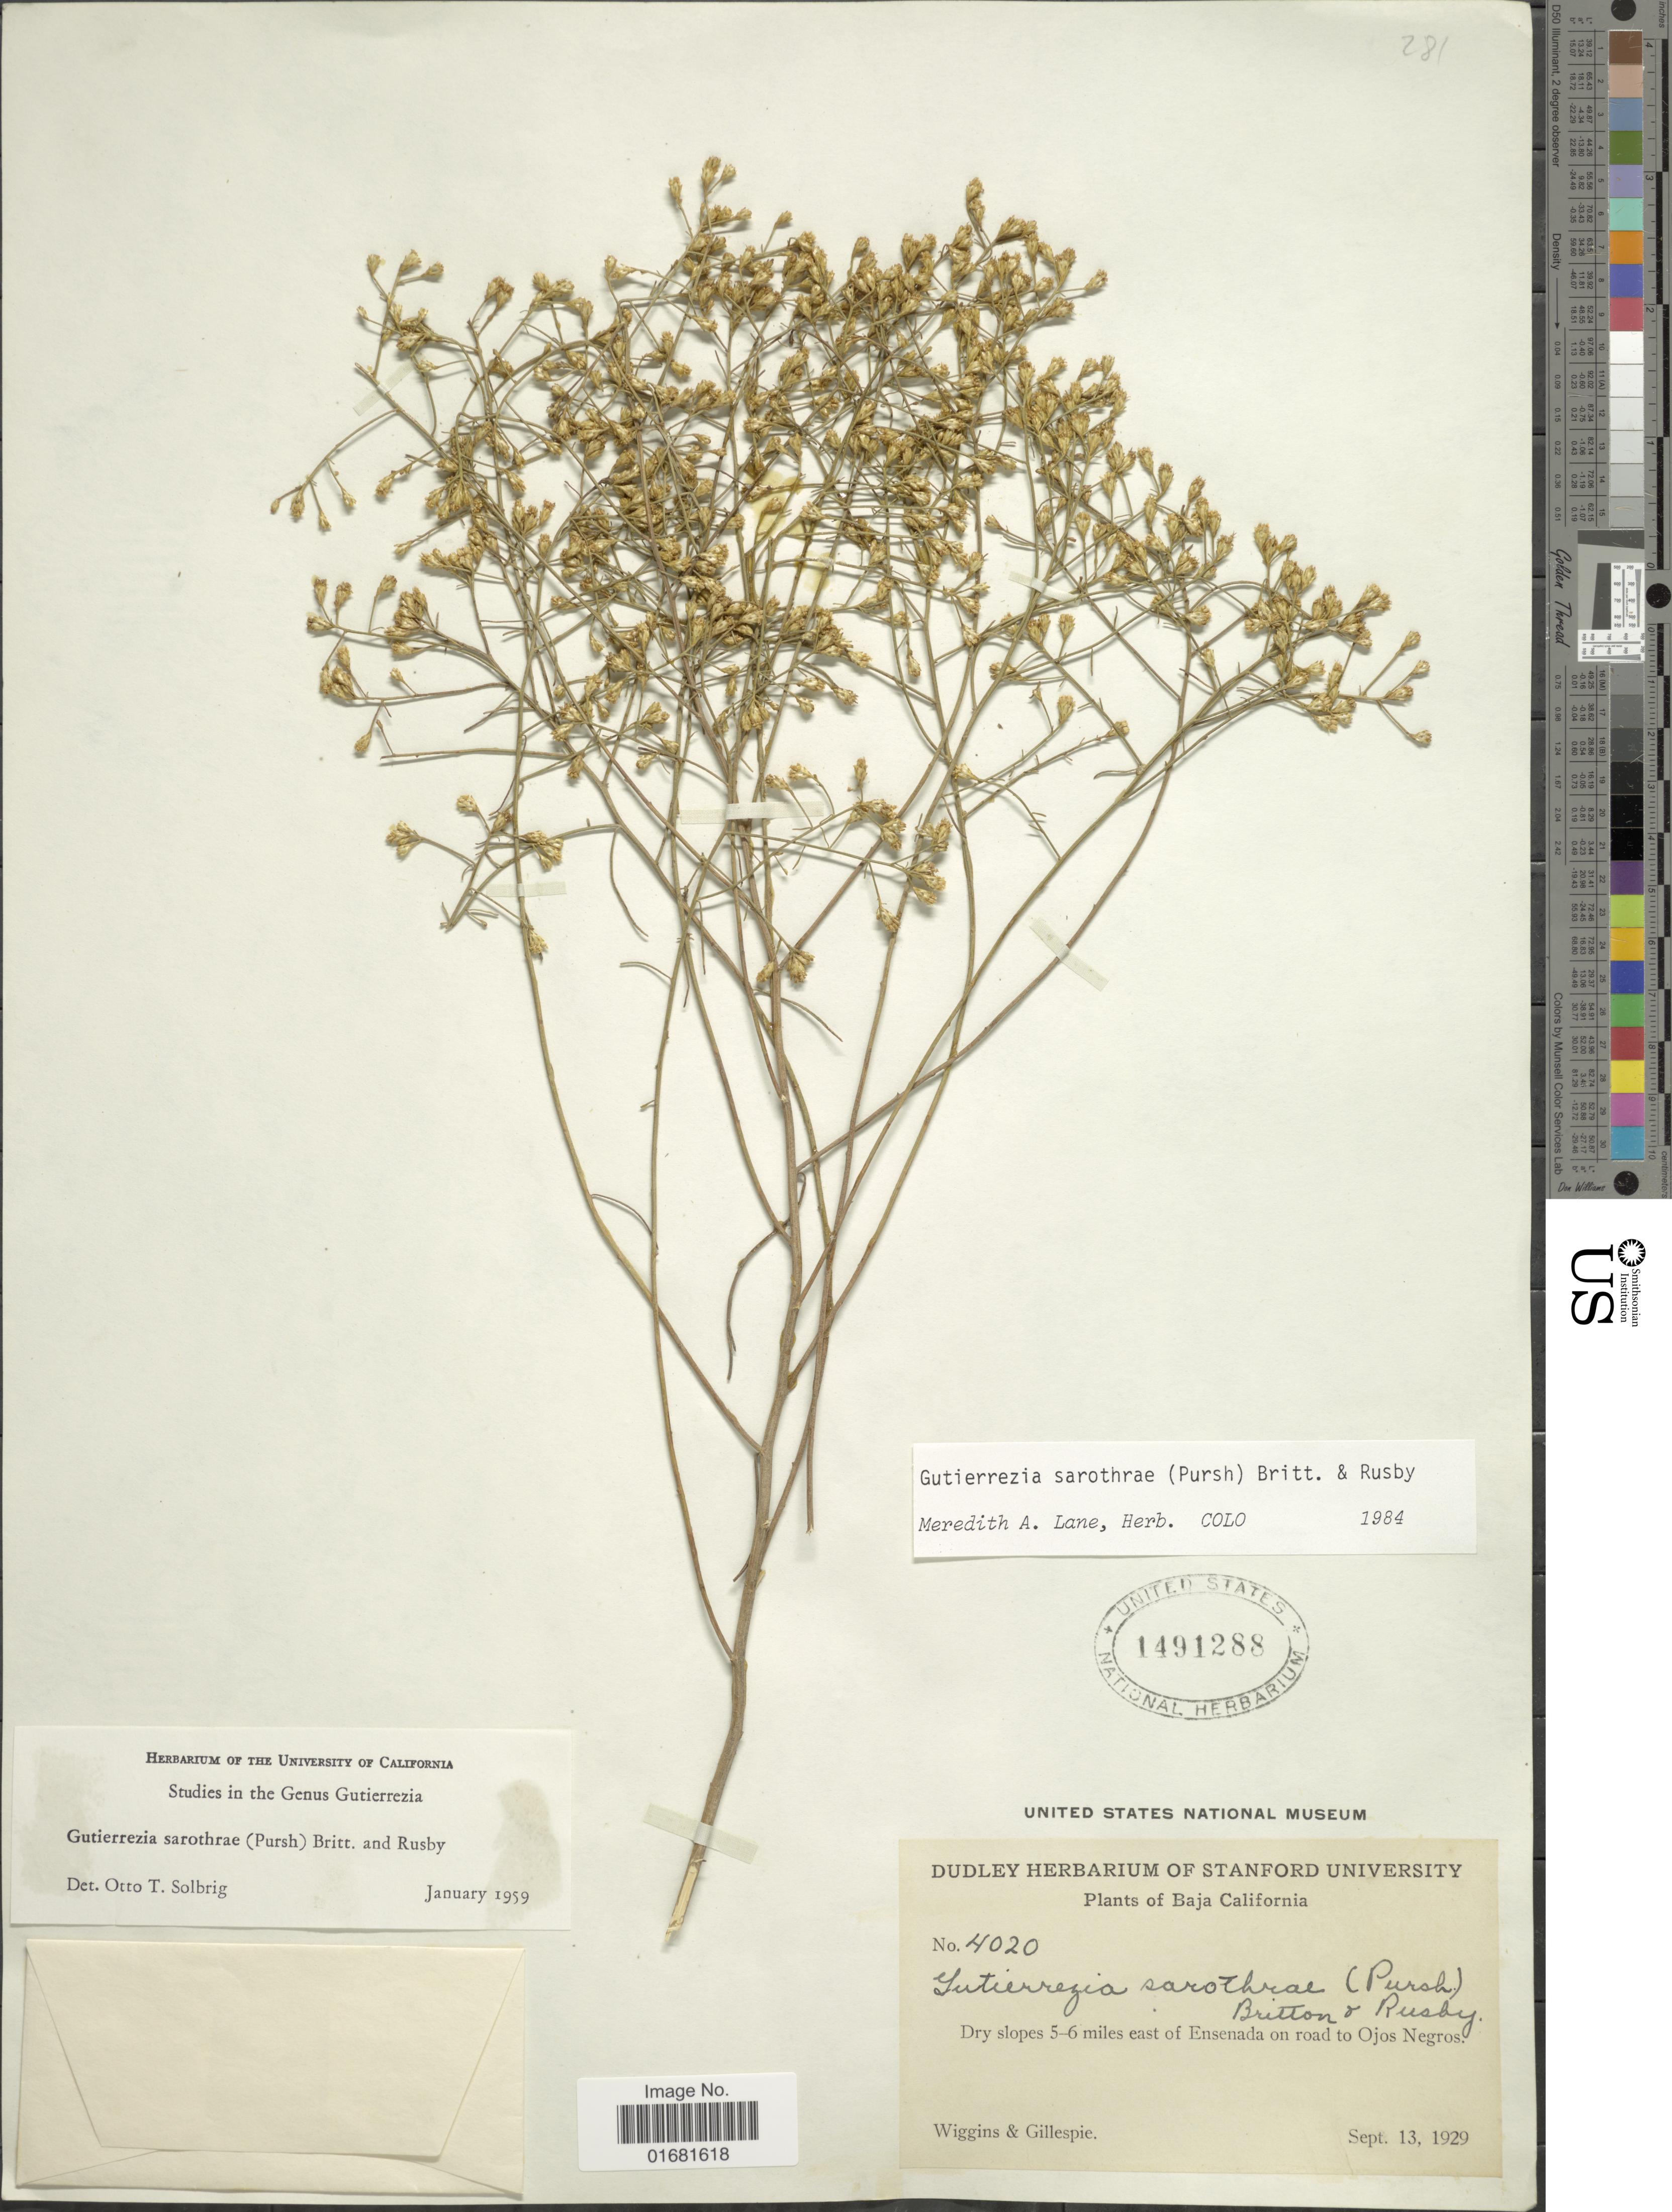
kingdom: Plantae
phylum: Tracheophyta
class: Magnoliopsida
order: Asterales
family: Asteraceae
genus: Gutierrezia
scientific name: Gutierrezia sarothrae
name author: (Pursh) Britton & Rusby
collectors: -- Wiggins & -- Gillespie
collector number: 4020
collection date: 1929-09-13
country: Mexico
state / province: Baja California Norte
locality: Baja California. Dry slopes 5-6 miles east of Ensada on road to Ojos Negros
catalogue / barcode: US 1491288